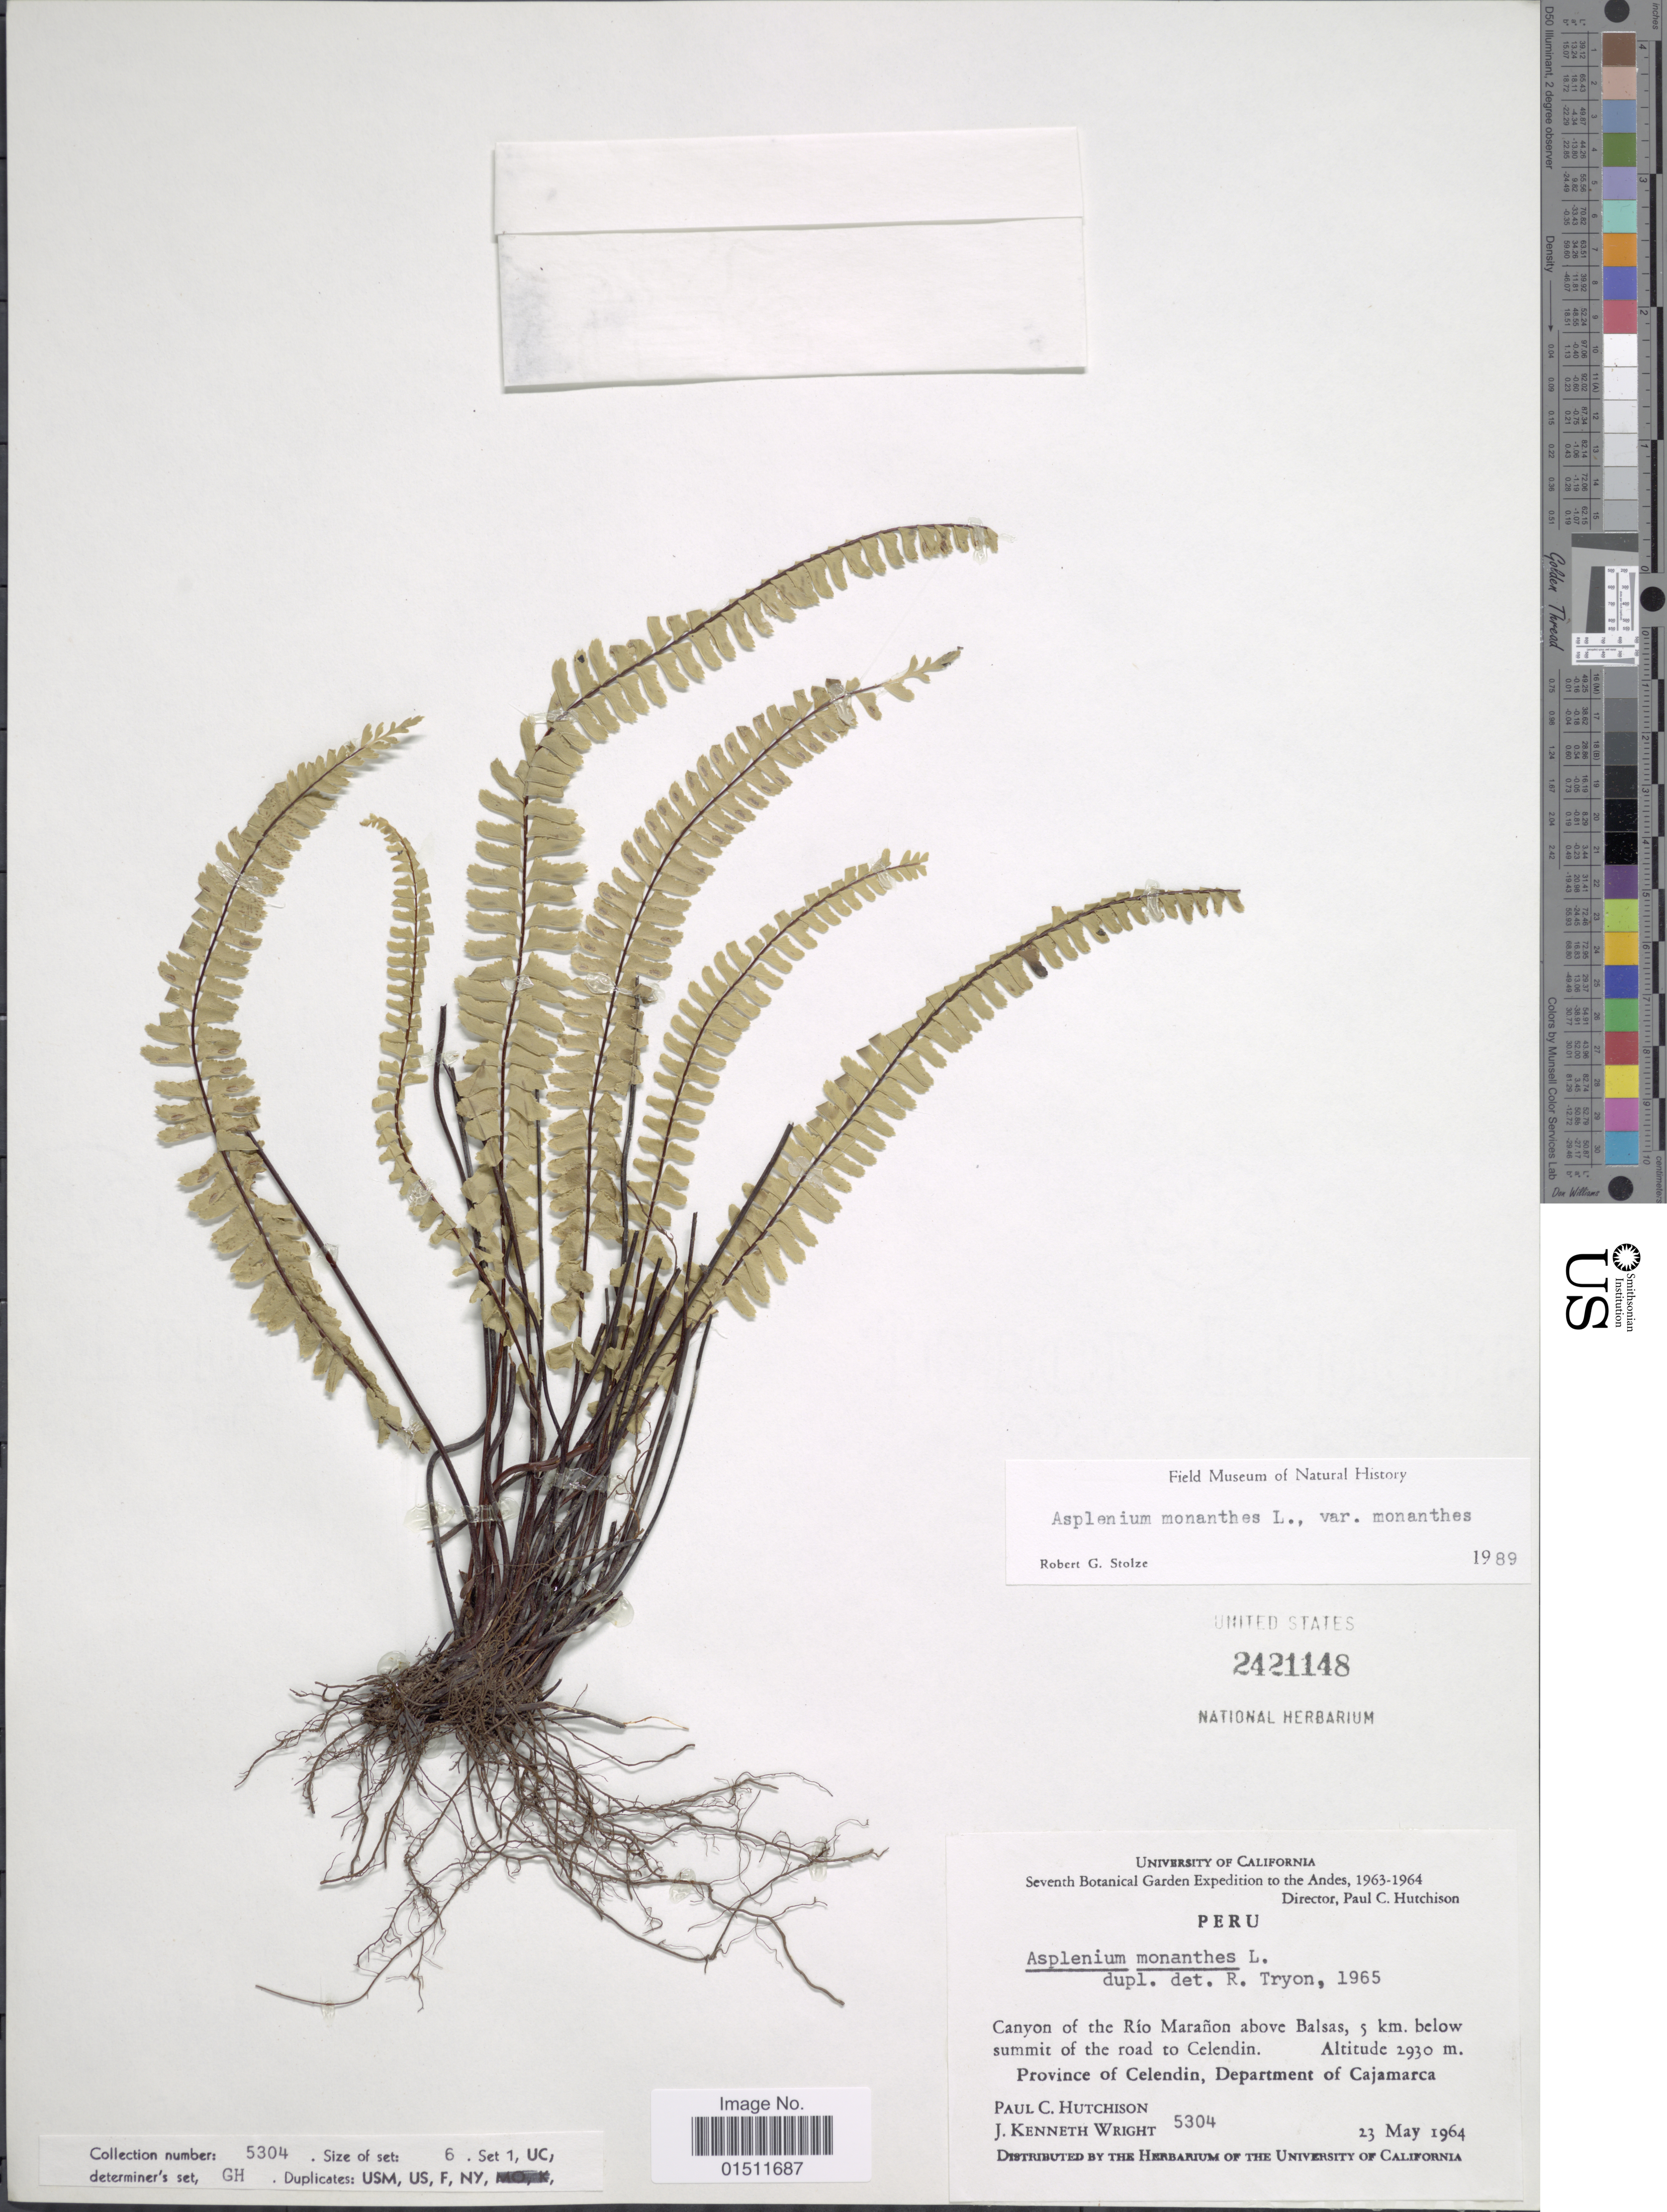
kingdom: Plantae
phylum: Tracheophyta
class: Polypodiopsida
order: Polypodiales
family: Aspleniaceae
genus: Asplenium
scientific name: Asplenium monanthes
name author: L.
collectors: P. C. Hutchison & J. K. Wright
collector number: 5304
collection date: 1964-05-23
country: Peru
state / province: Cajamarca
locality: Canyon of the Rio Maranon above Balsas, 5 km below summit of the road to Celendin, Province of Celendin, Department of Cajamarca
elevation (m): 2930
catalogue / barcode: US 2421148